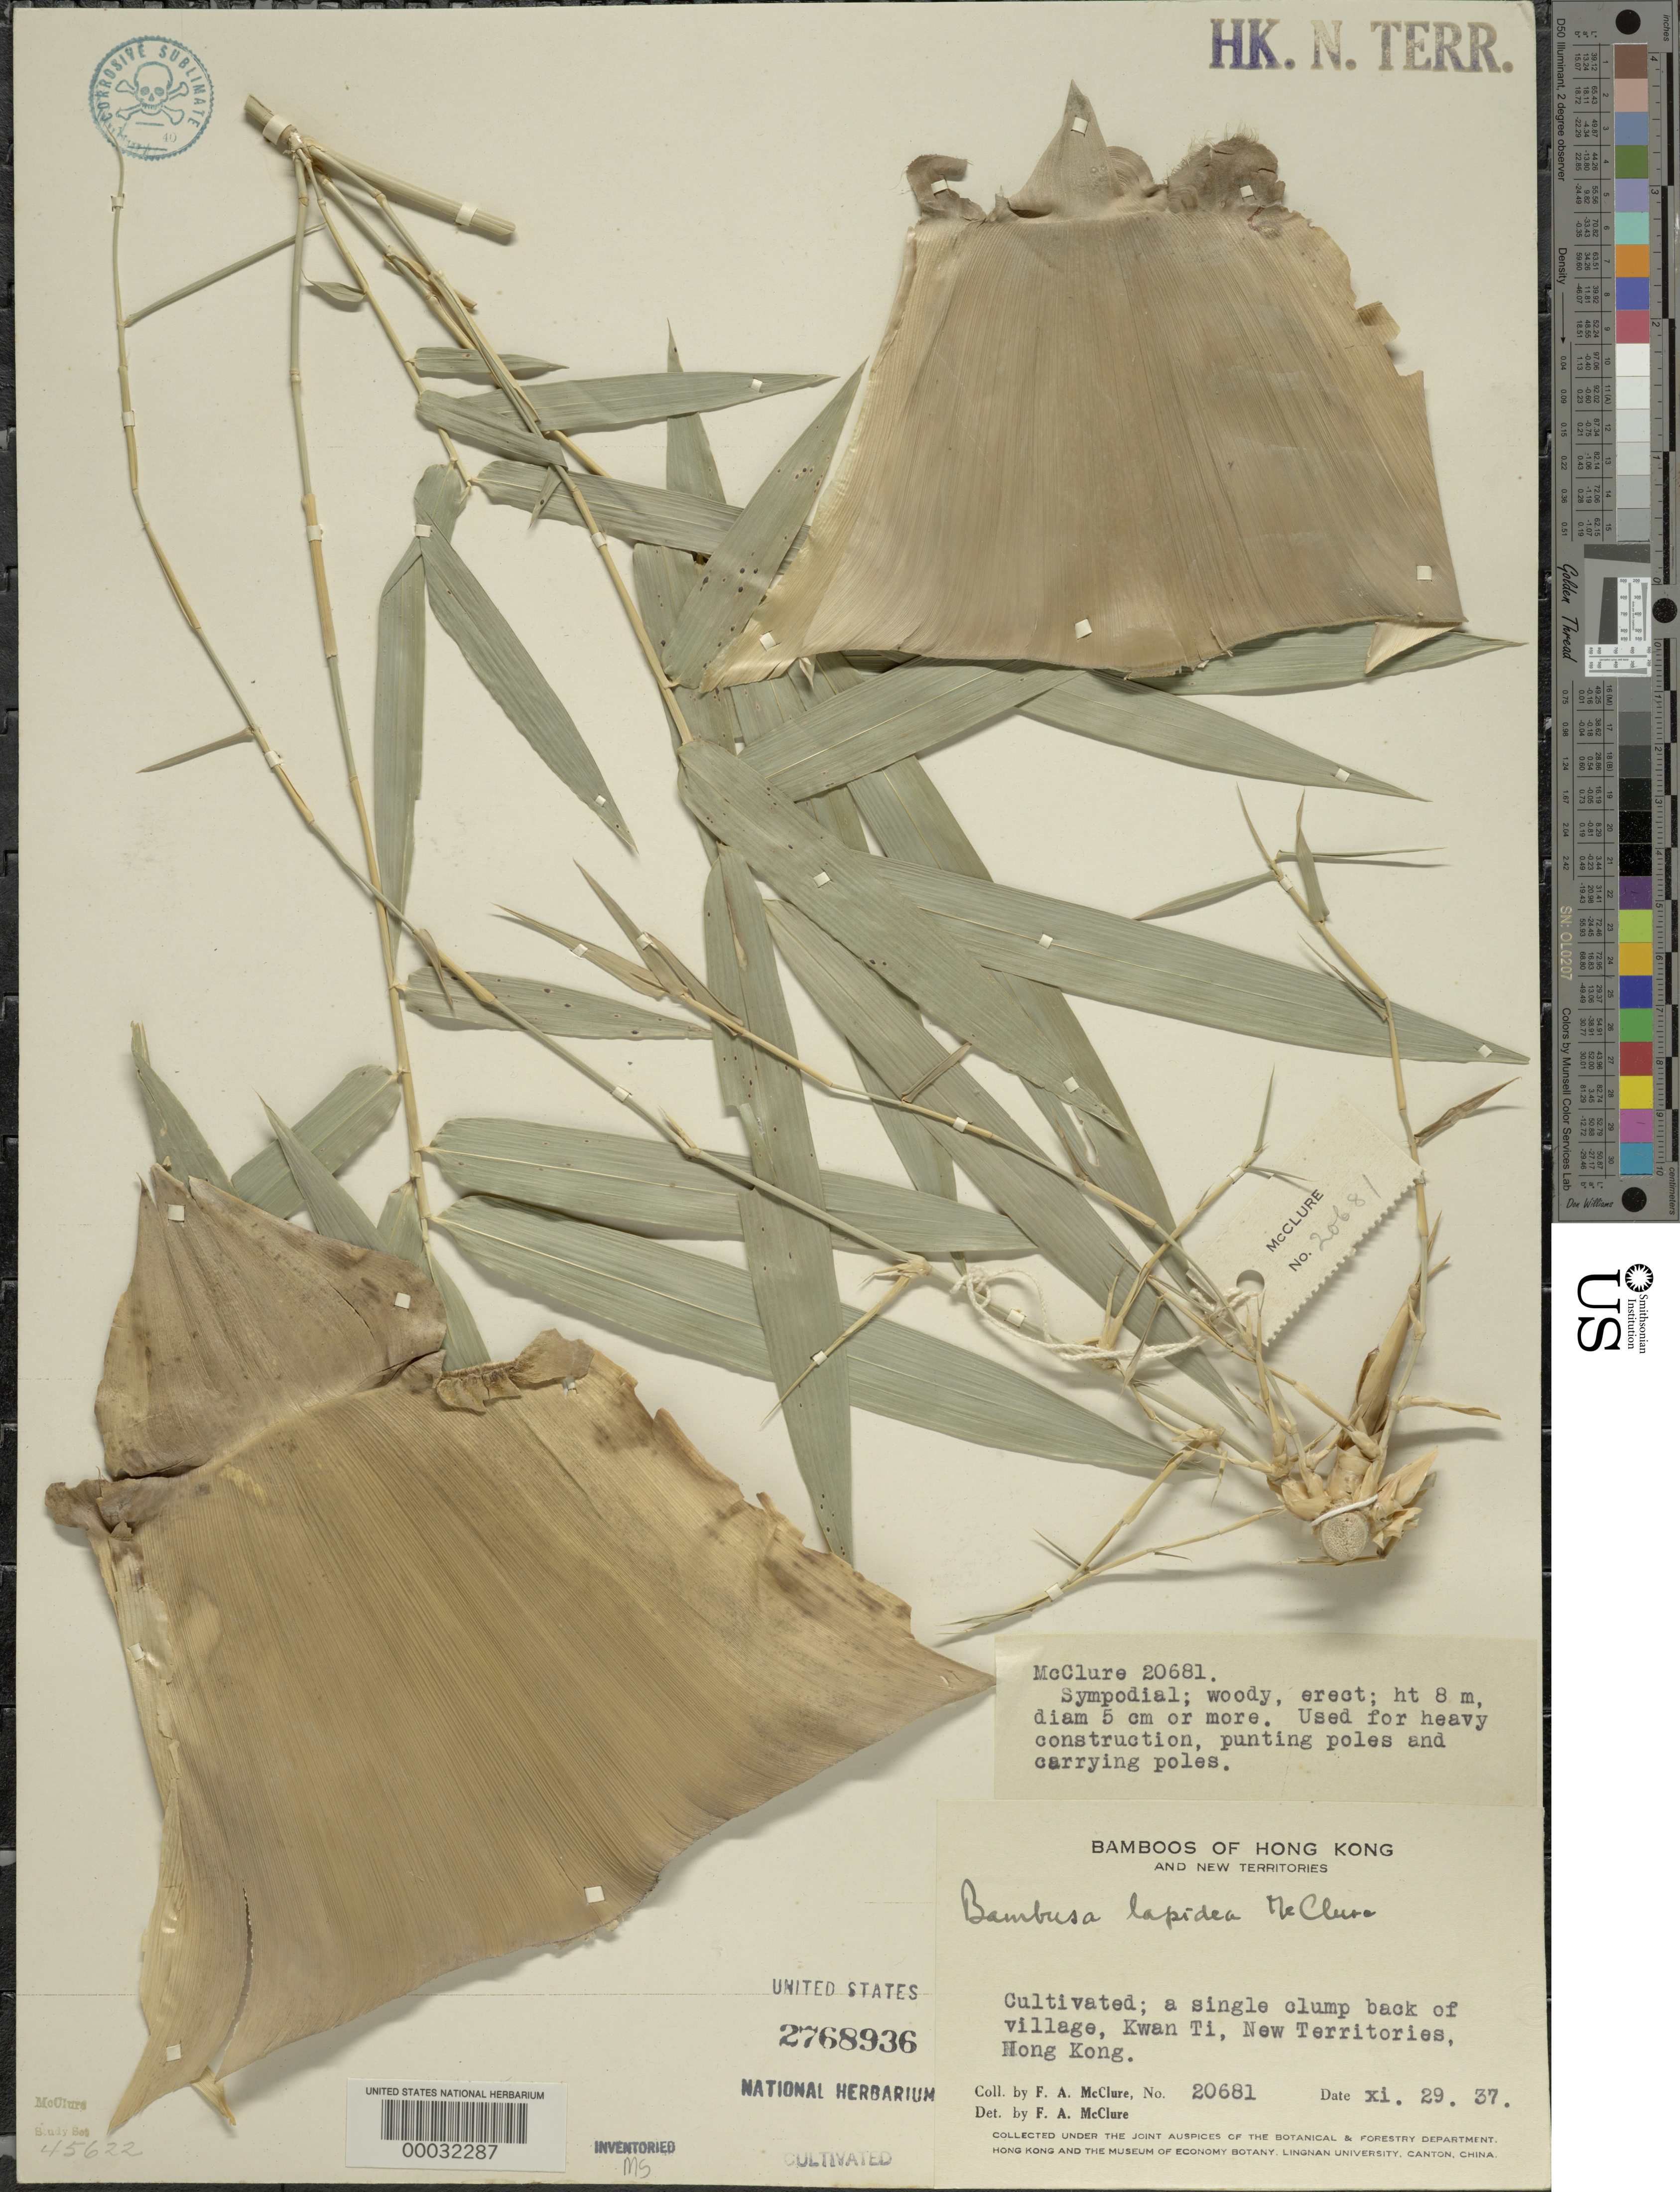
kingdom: Plantae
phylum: Tracheophyta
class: Liliopsida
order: Poales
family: Poaceae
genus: Bambusa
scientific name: Bambusa lapidea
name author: McClure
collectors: F. A. McClure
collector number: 20681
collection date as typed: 29 Nov 1937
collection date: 1937-11-29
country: China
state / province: Hong Kong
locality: Kwan ti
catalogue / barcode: US 2768936